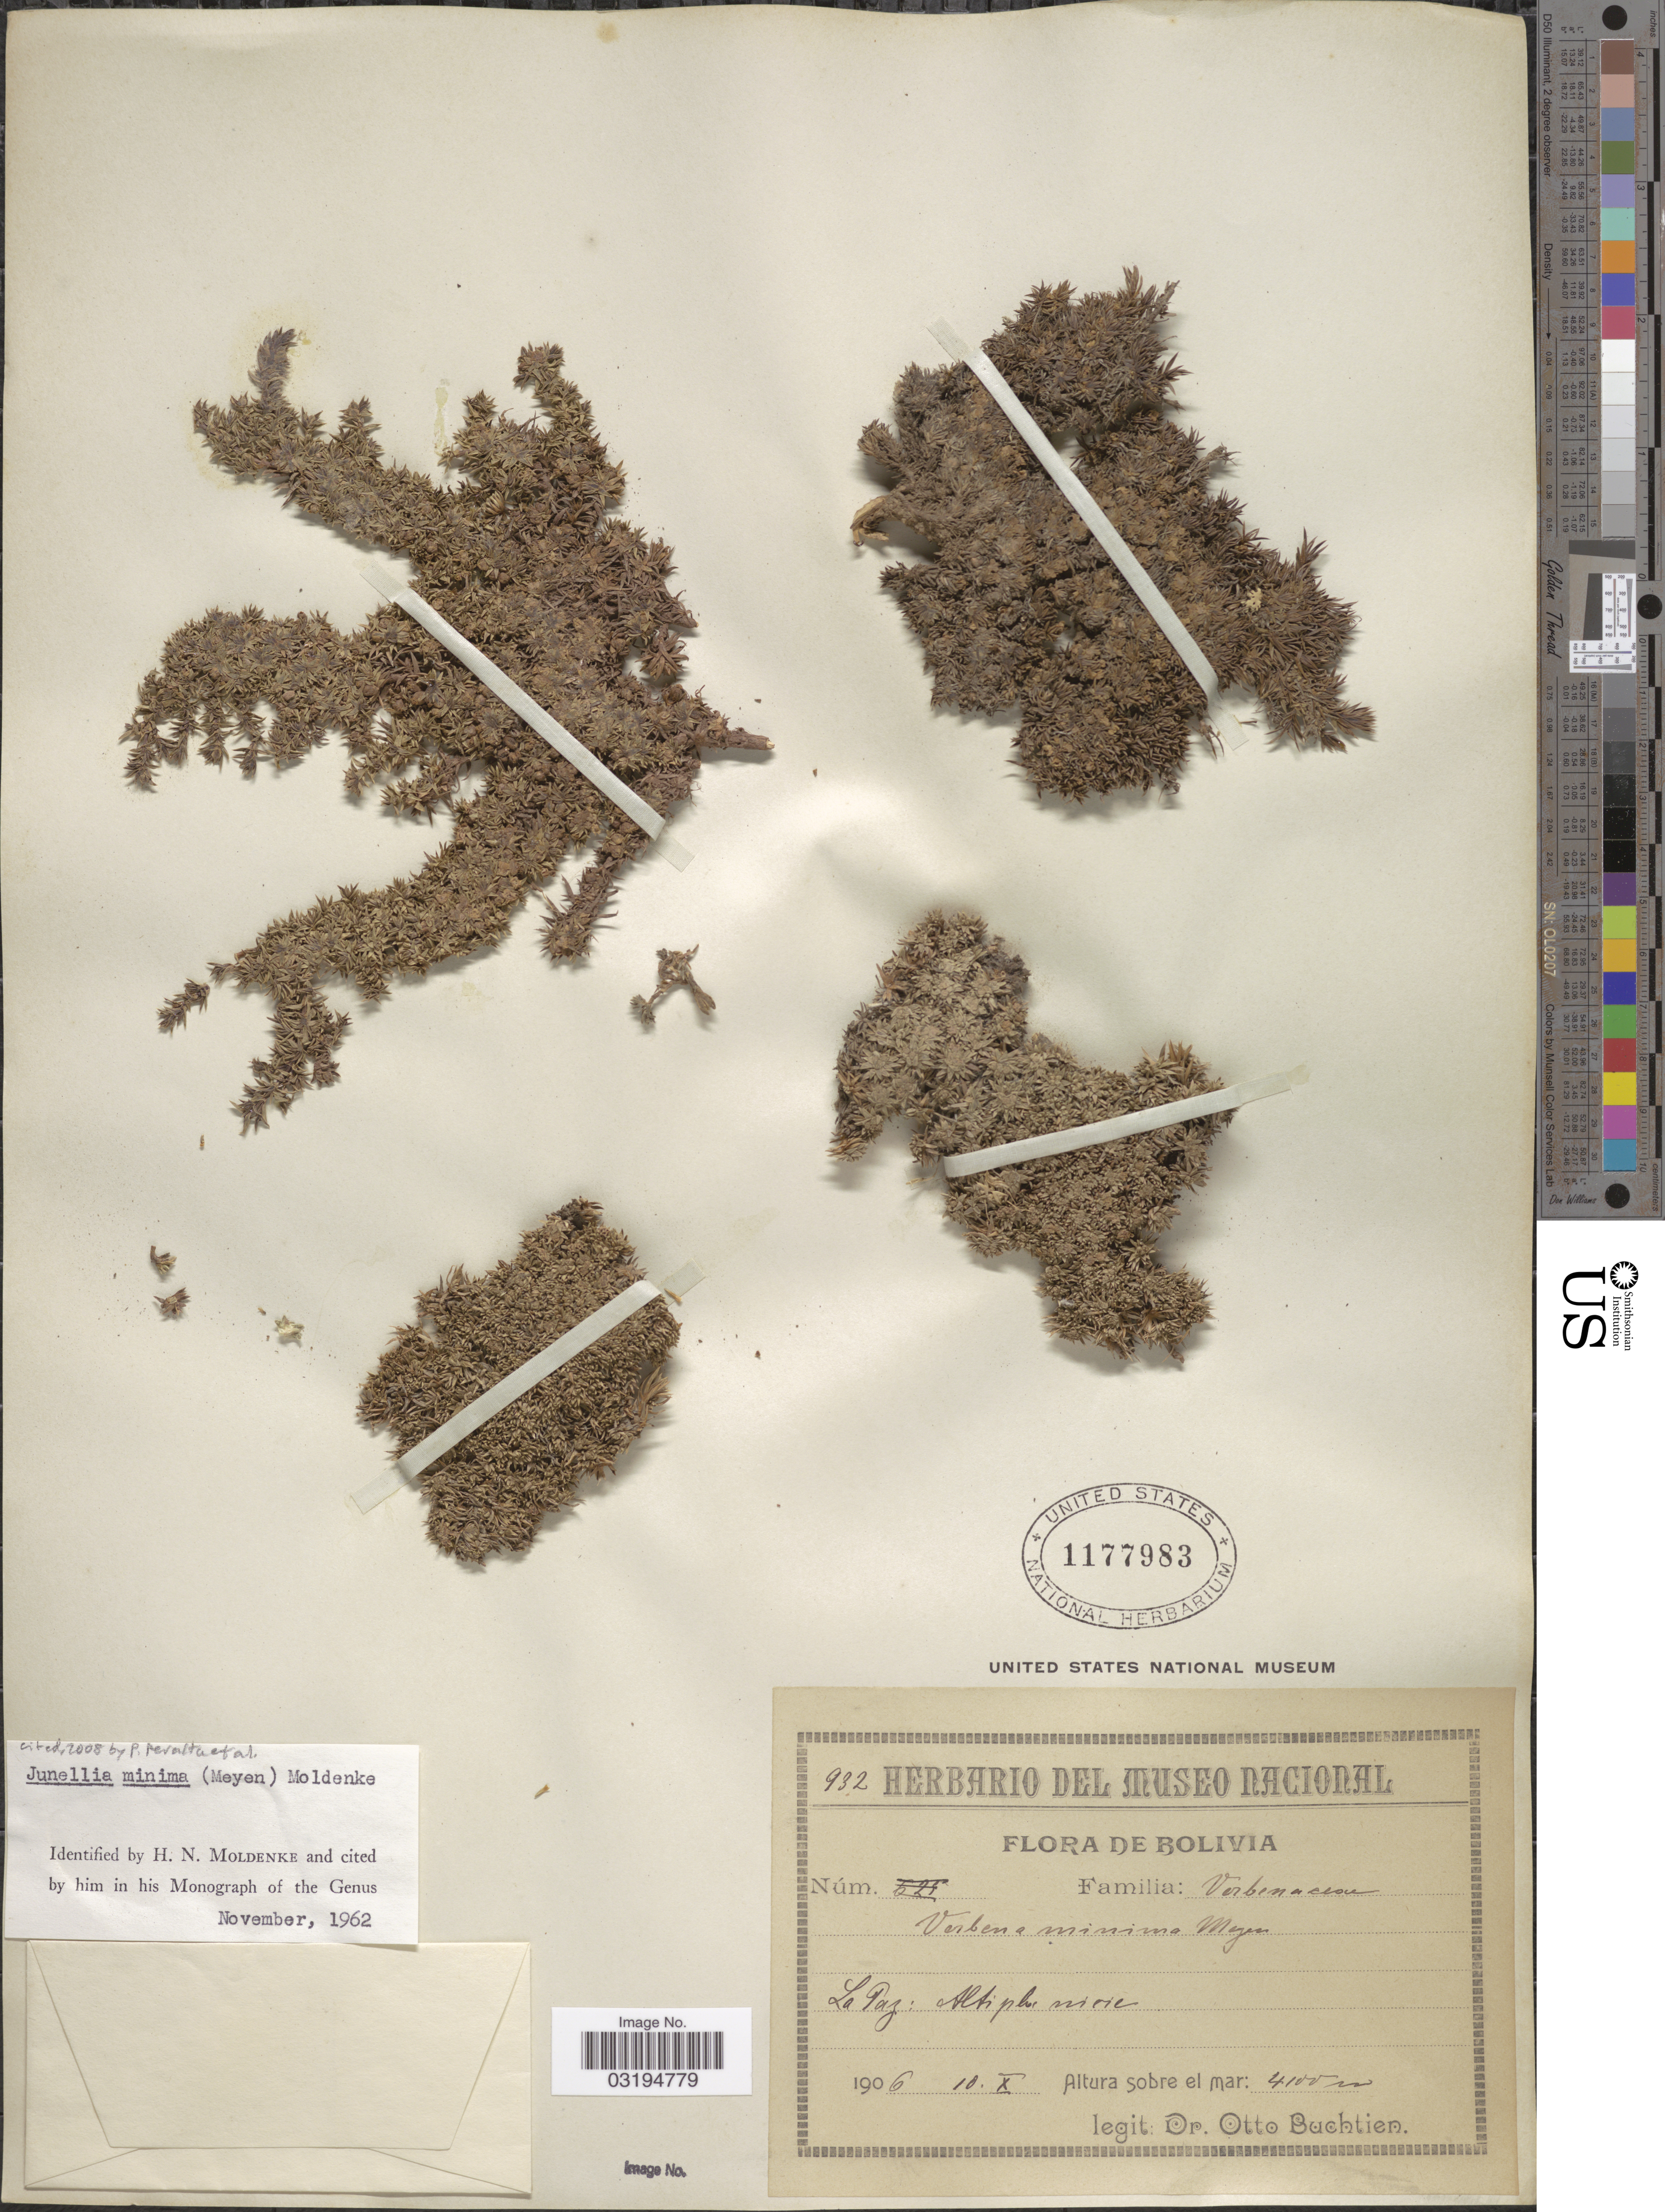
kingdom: Plantae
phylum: Tracheophyta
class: Magnoliopsida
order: Lamiales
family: Verbenaceae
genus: Junellia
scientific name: Junellia minima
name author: (Meyen) Moldenke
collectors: O. Buchtien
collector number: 932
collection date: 1906-10-10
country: Bolivia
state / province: La Paz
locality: Altiplanicie.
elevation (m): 4100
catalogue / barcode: US 1177983